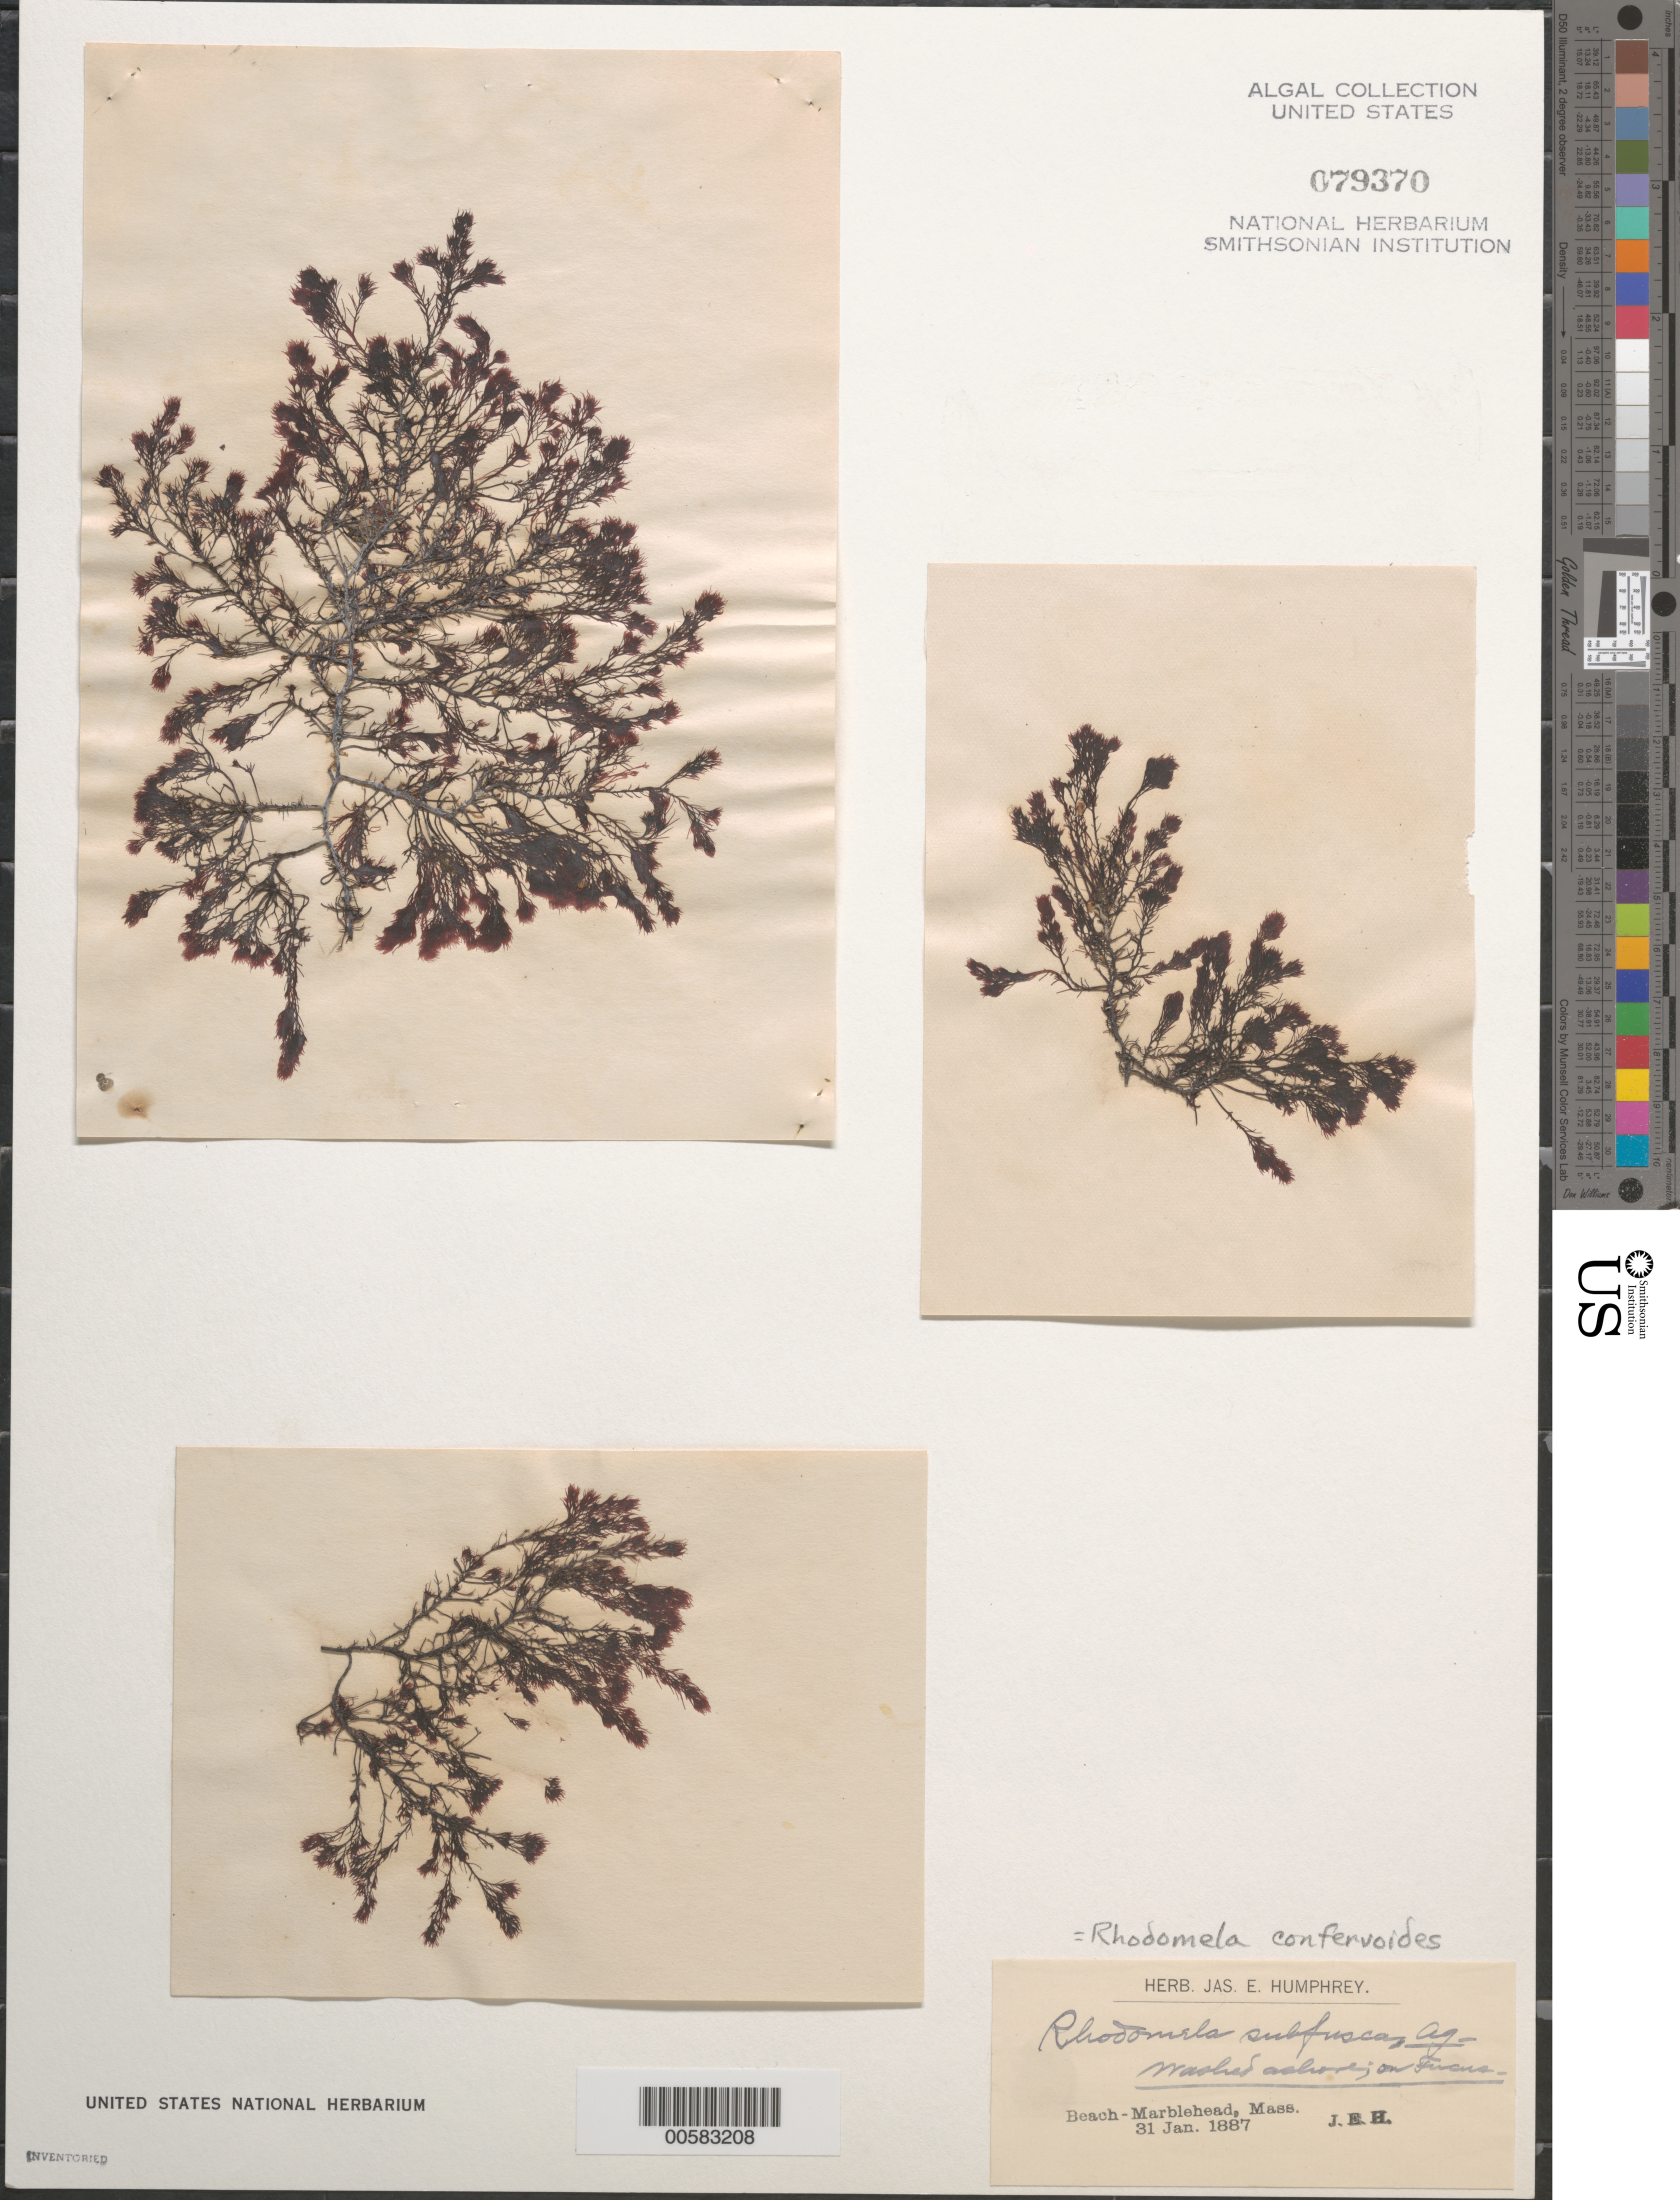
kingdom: Plantae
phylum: Rhodophyta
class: Florideophyceae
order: Ceramiales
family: Rhodomelaceae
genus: Rhodomela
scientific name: Rhodomela confervoides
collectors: J. Humphrey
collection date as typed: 31 Jan 1887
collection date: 1887-01-31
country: United States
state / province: Massachusetts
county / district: Essex County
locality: Marblehead Beach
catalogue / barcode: US 79370